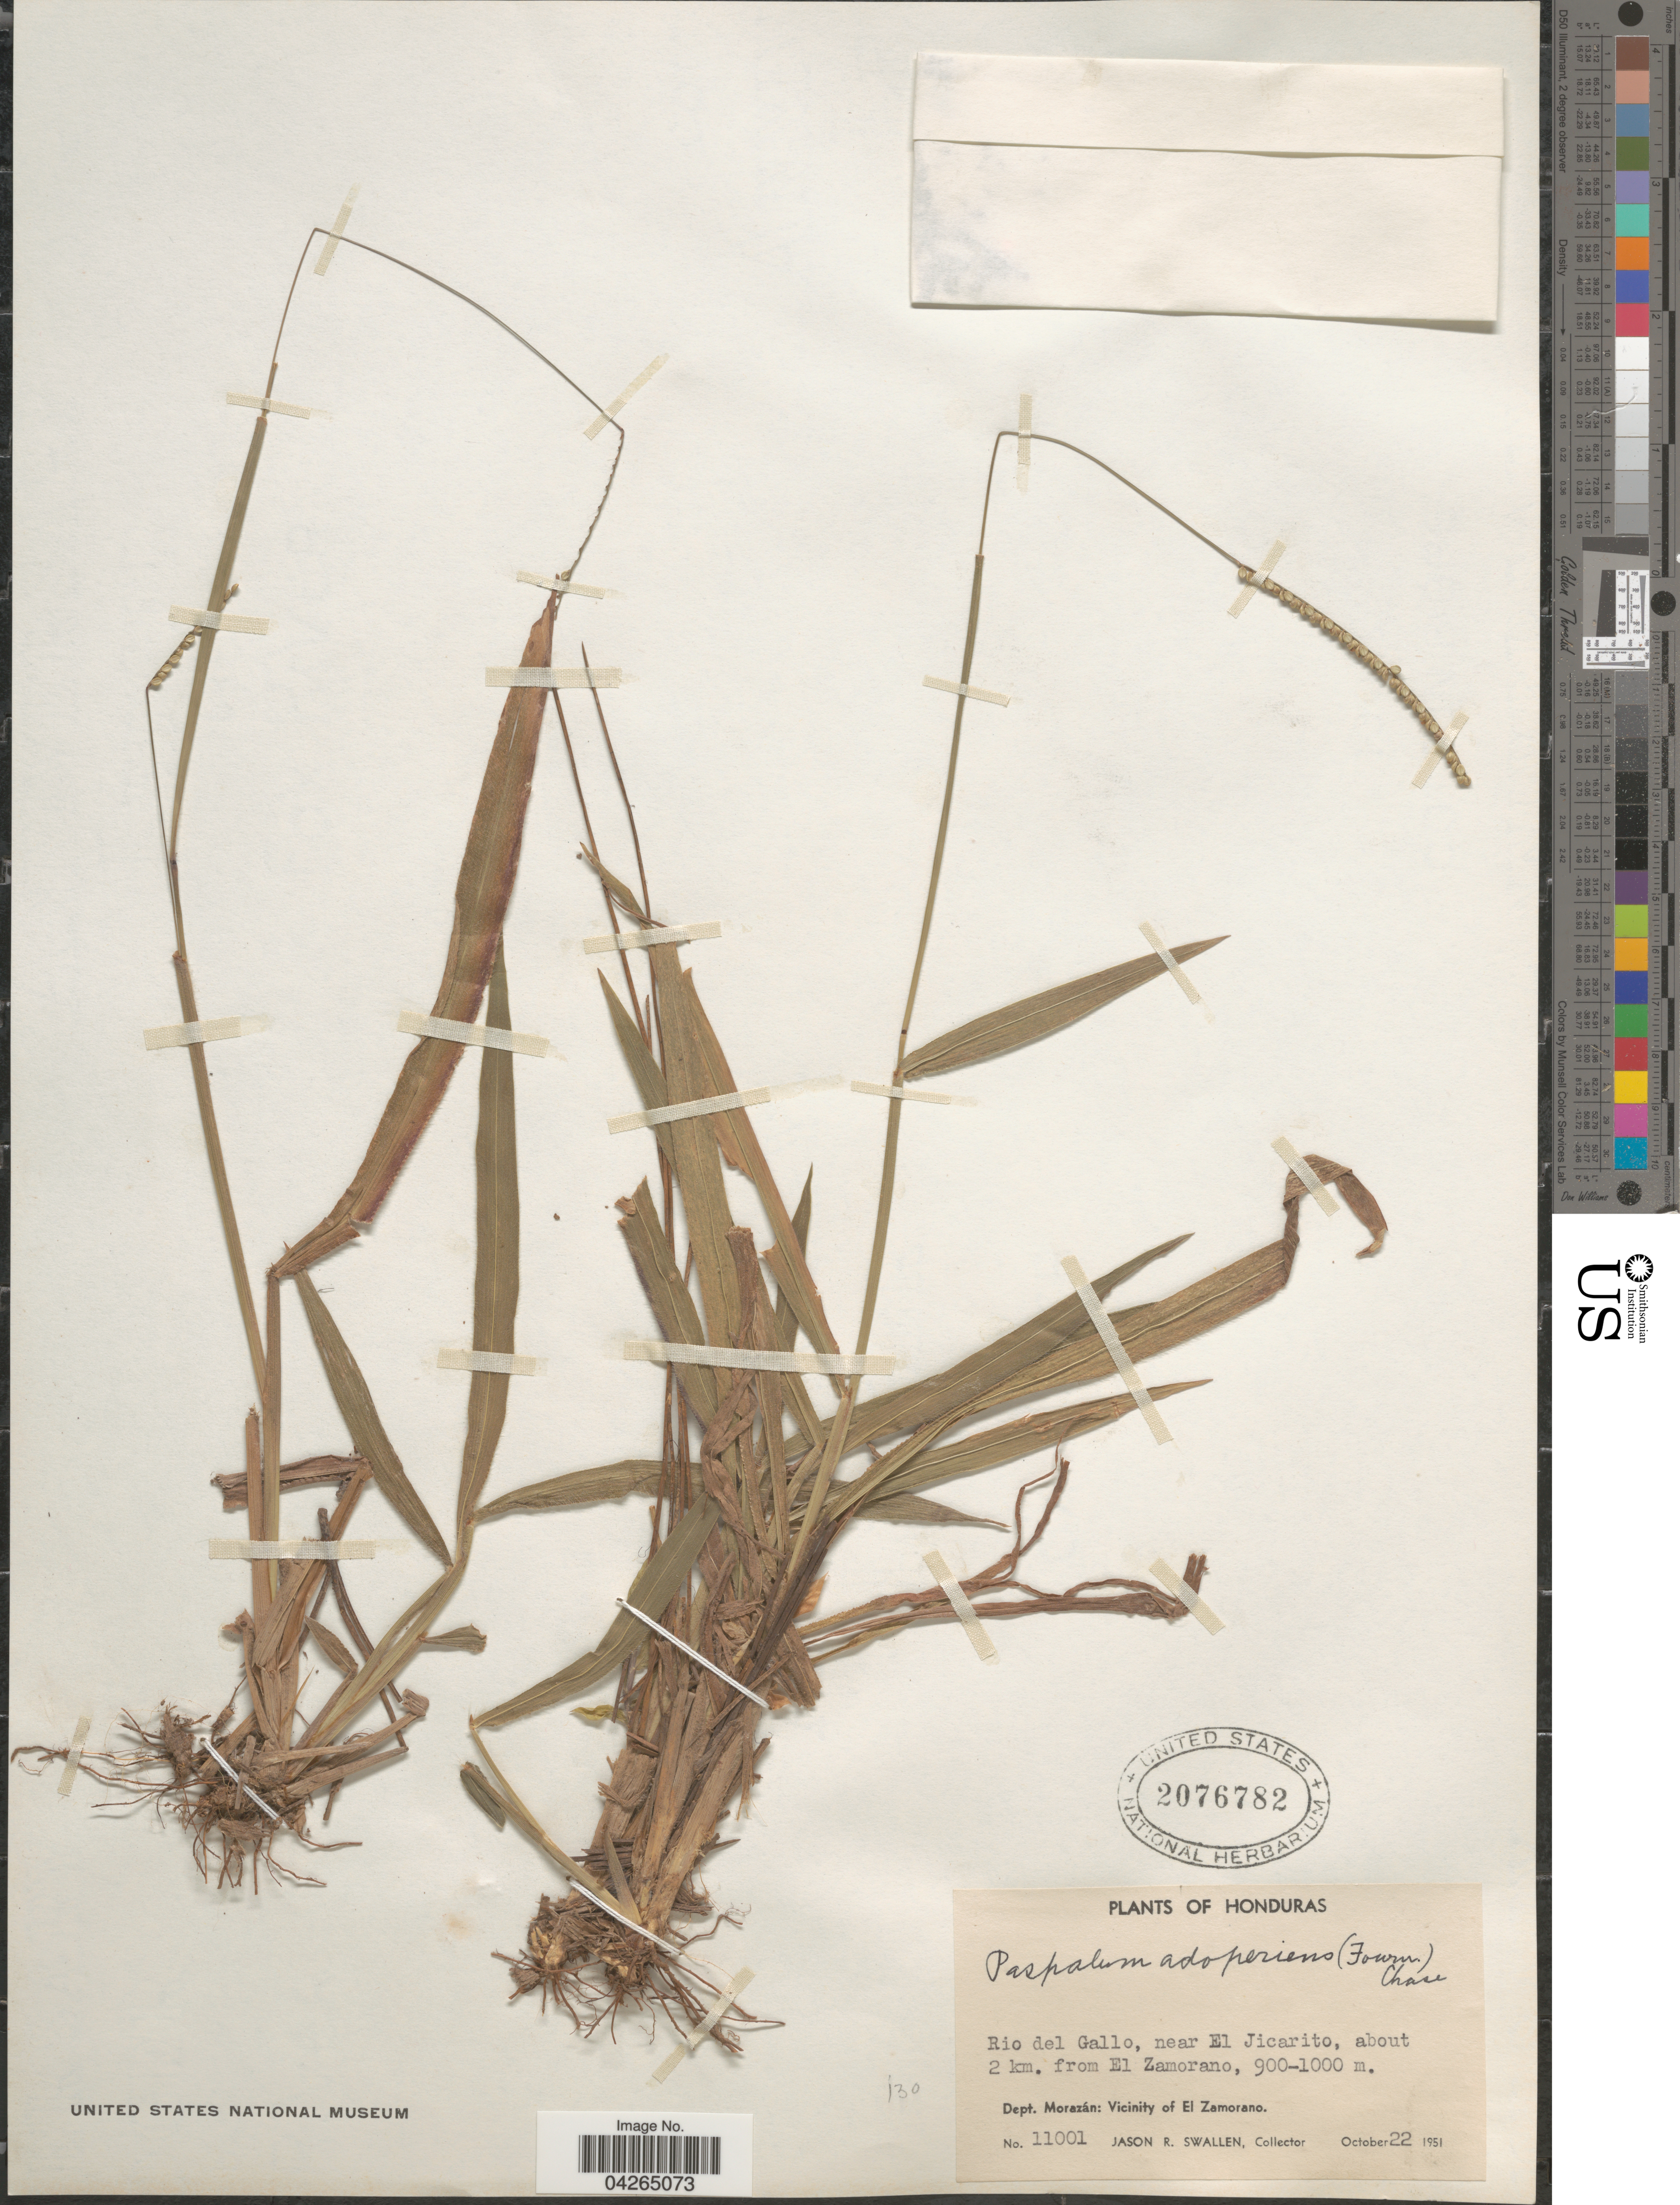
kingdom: Plantae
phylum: Tracheophyta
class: Liliopsida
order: Poales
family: Poaceae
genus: Paspalum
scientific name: Paspalum adoperiens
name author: (E. Fourn.) Chase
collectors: J. R. Swallen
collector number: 11001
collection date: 1951-10-22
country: Honduras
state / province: Fco. Morazán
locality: Rio del Gallo, near El Jicarito, about 2 km. from El Zamorano. Dept. Morazán: Vicinity of El Zamorano.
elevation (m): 900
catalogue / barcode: US 2076782